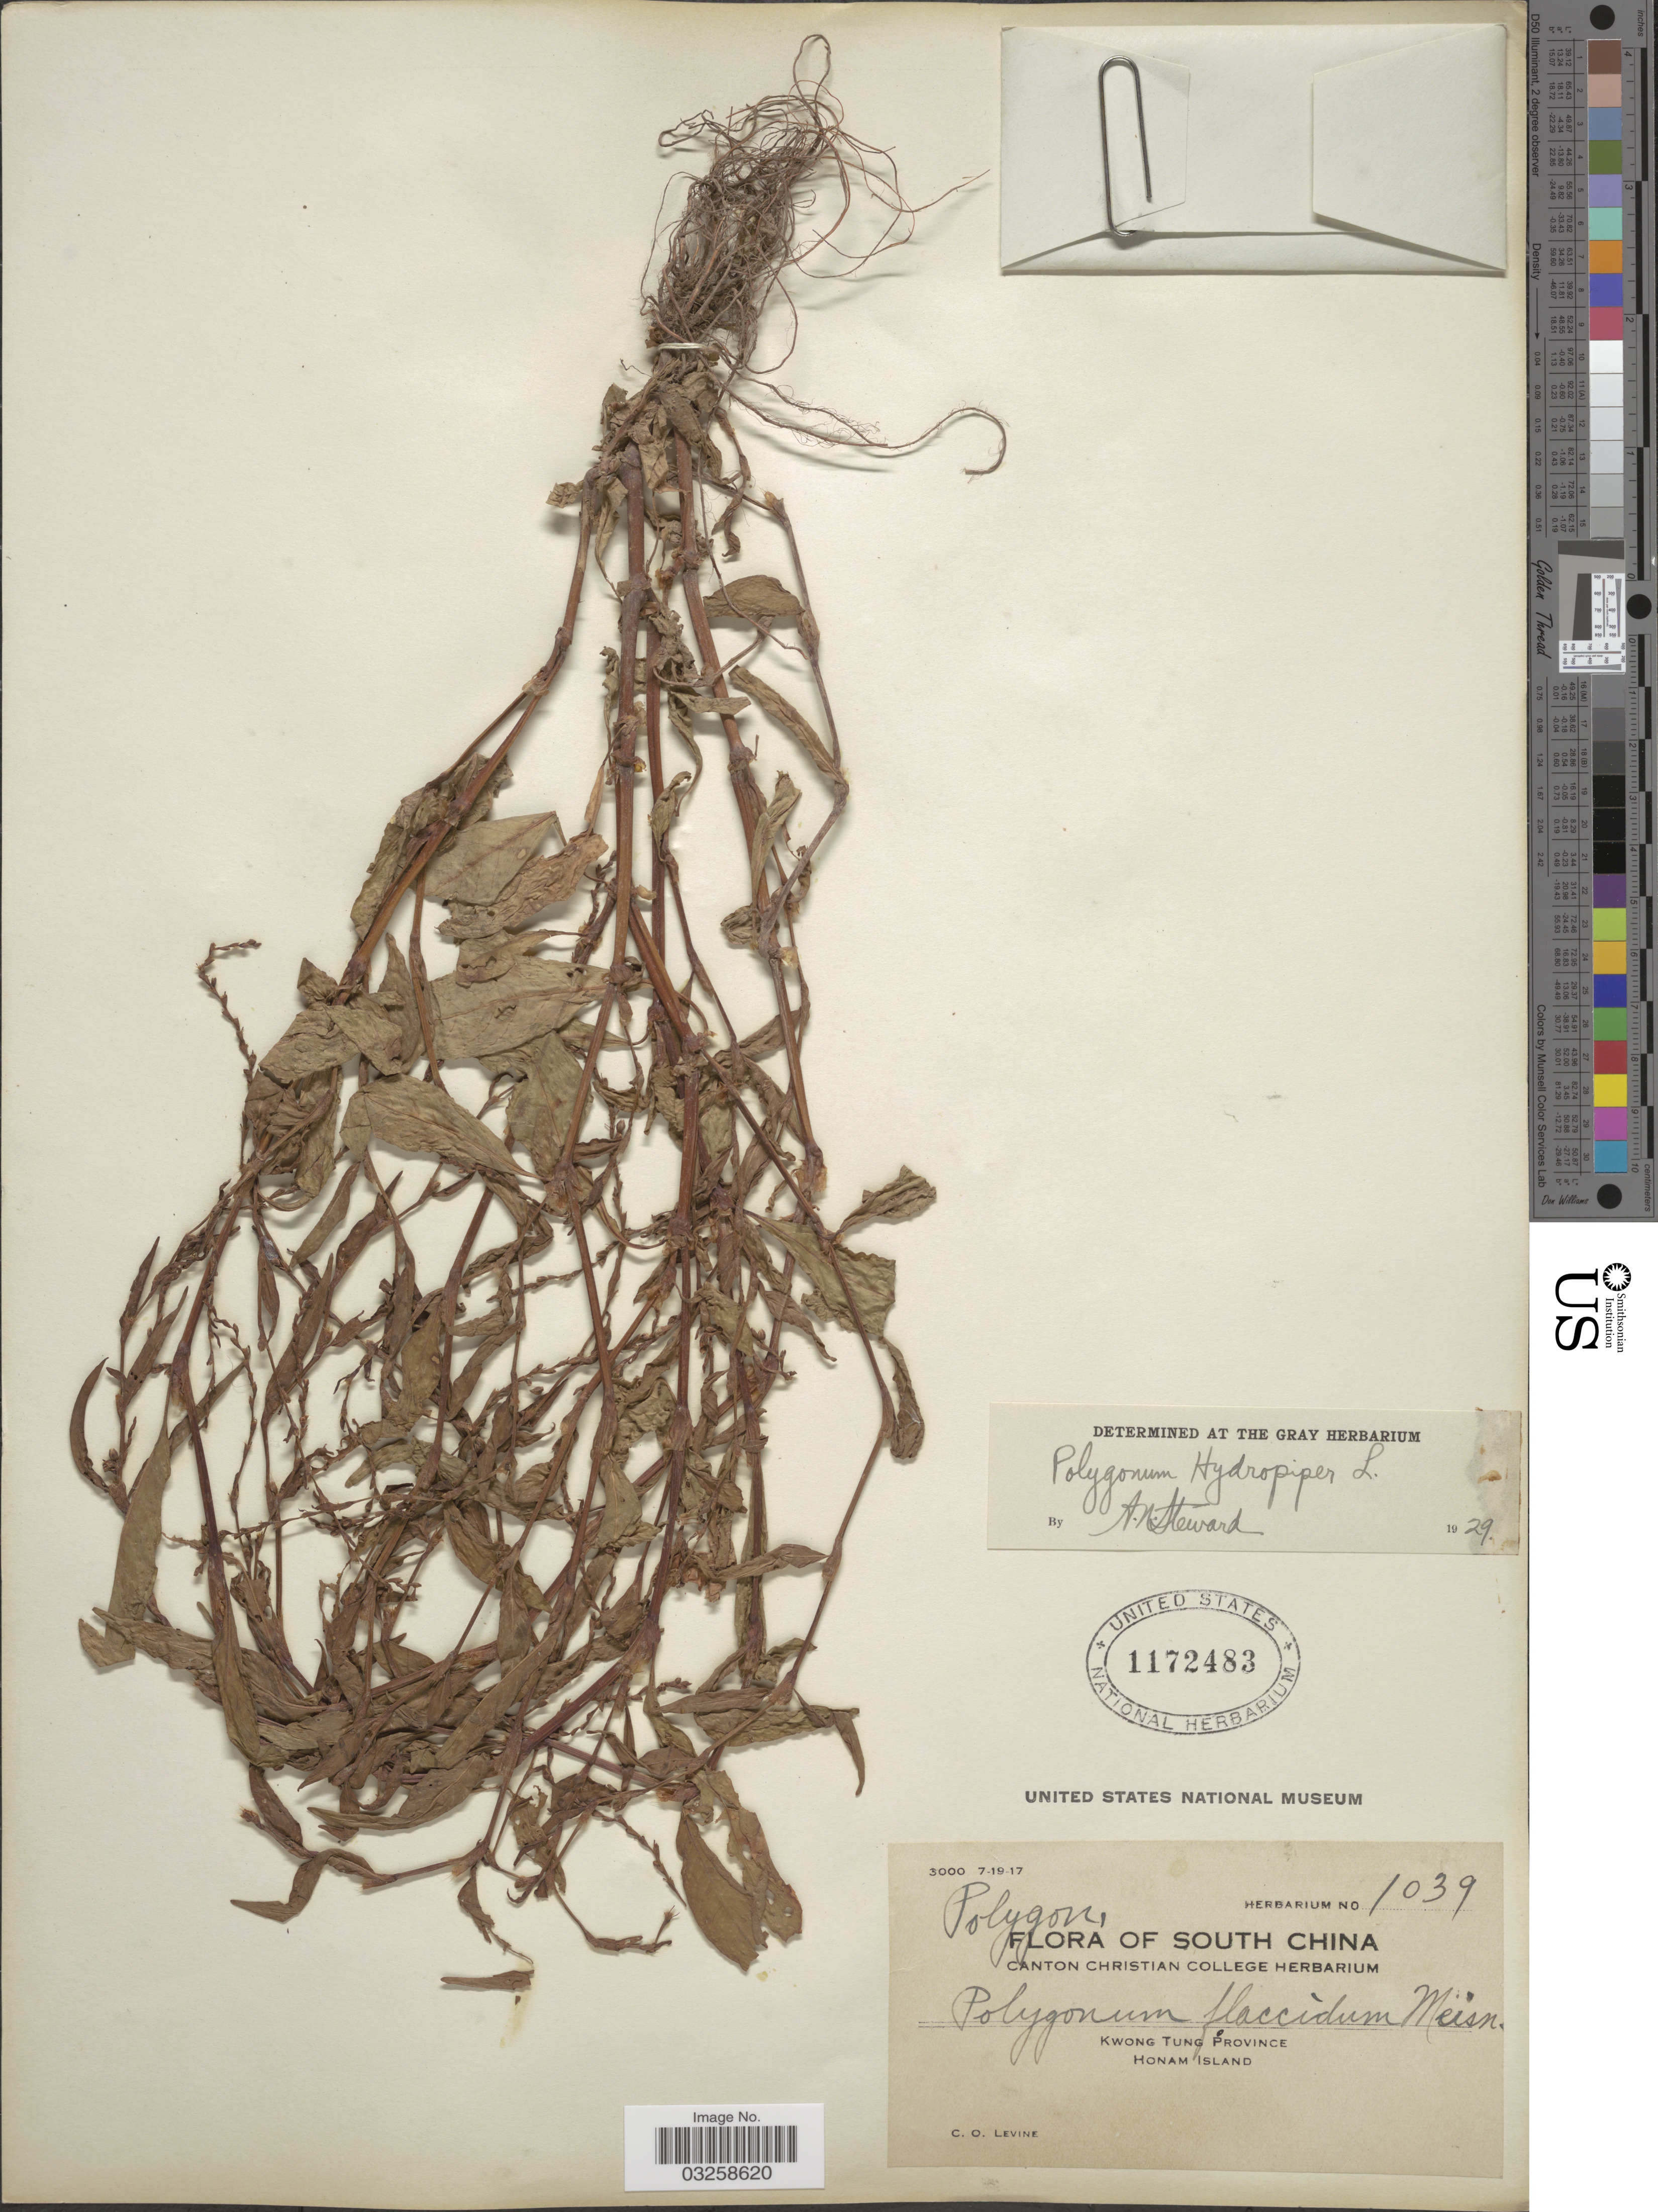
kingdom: Plantae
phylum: Tracheophyta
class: Magnoliopsida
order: Caryophyllales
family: Polygonaceae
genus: Polygonum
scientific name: Polygonum hydropiper var. hydropiper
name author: L.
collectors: C. O. Levine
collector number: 1039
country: China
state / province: Guangdong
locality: South China. Kwong Tung Province. Honam Island.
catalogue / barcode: US 1172483